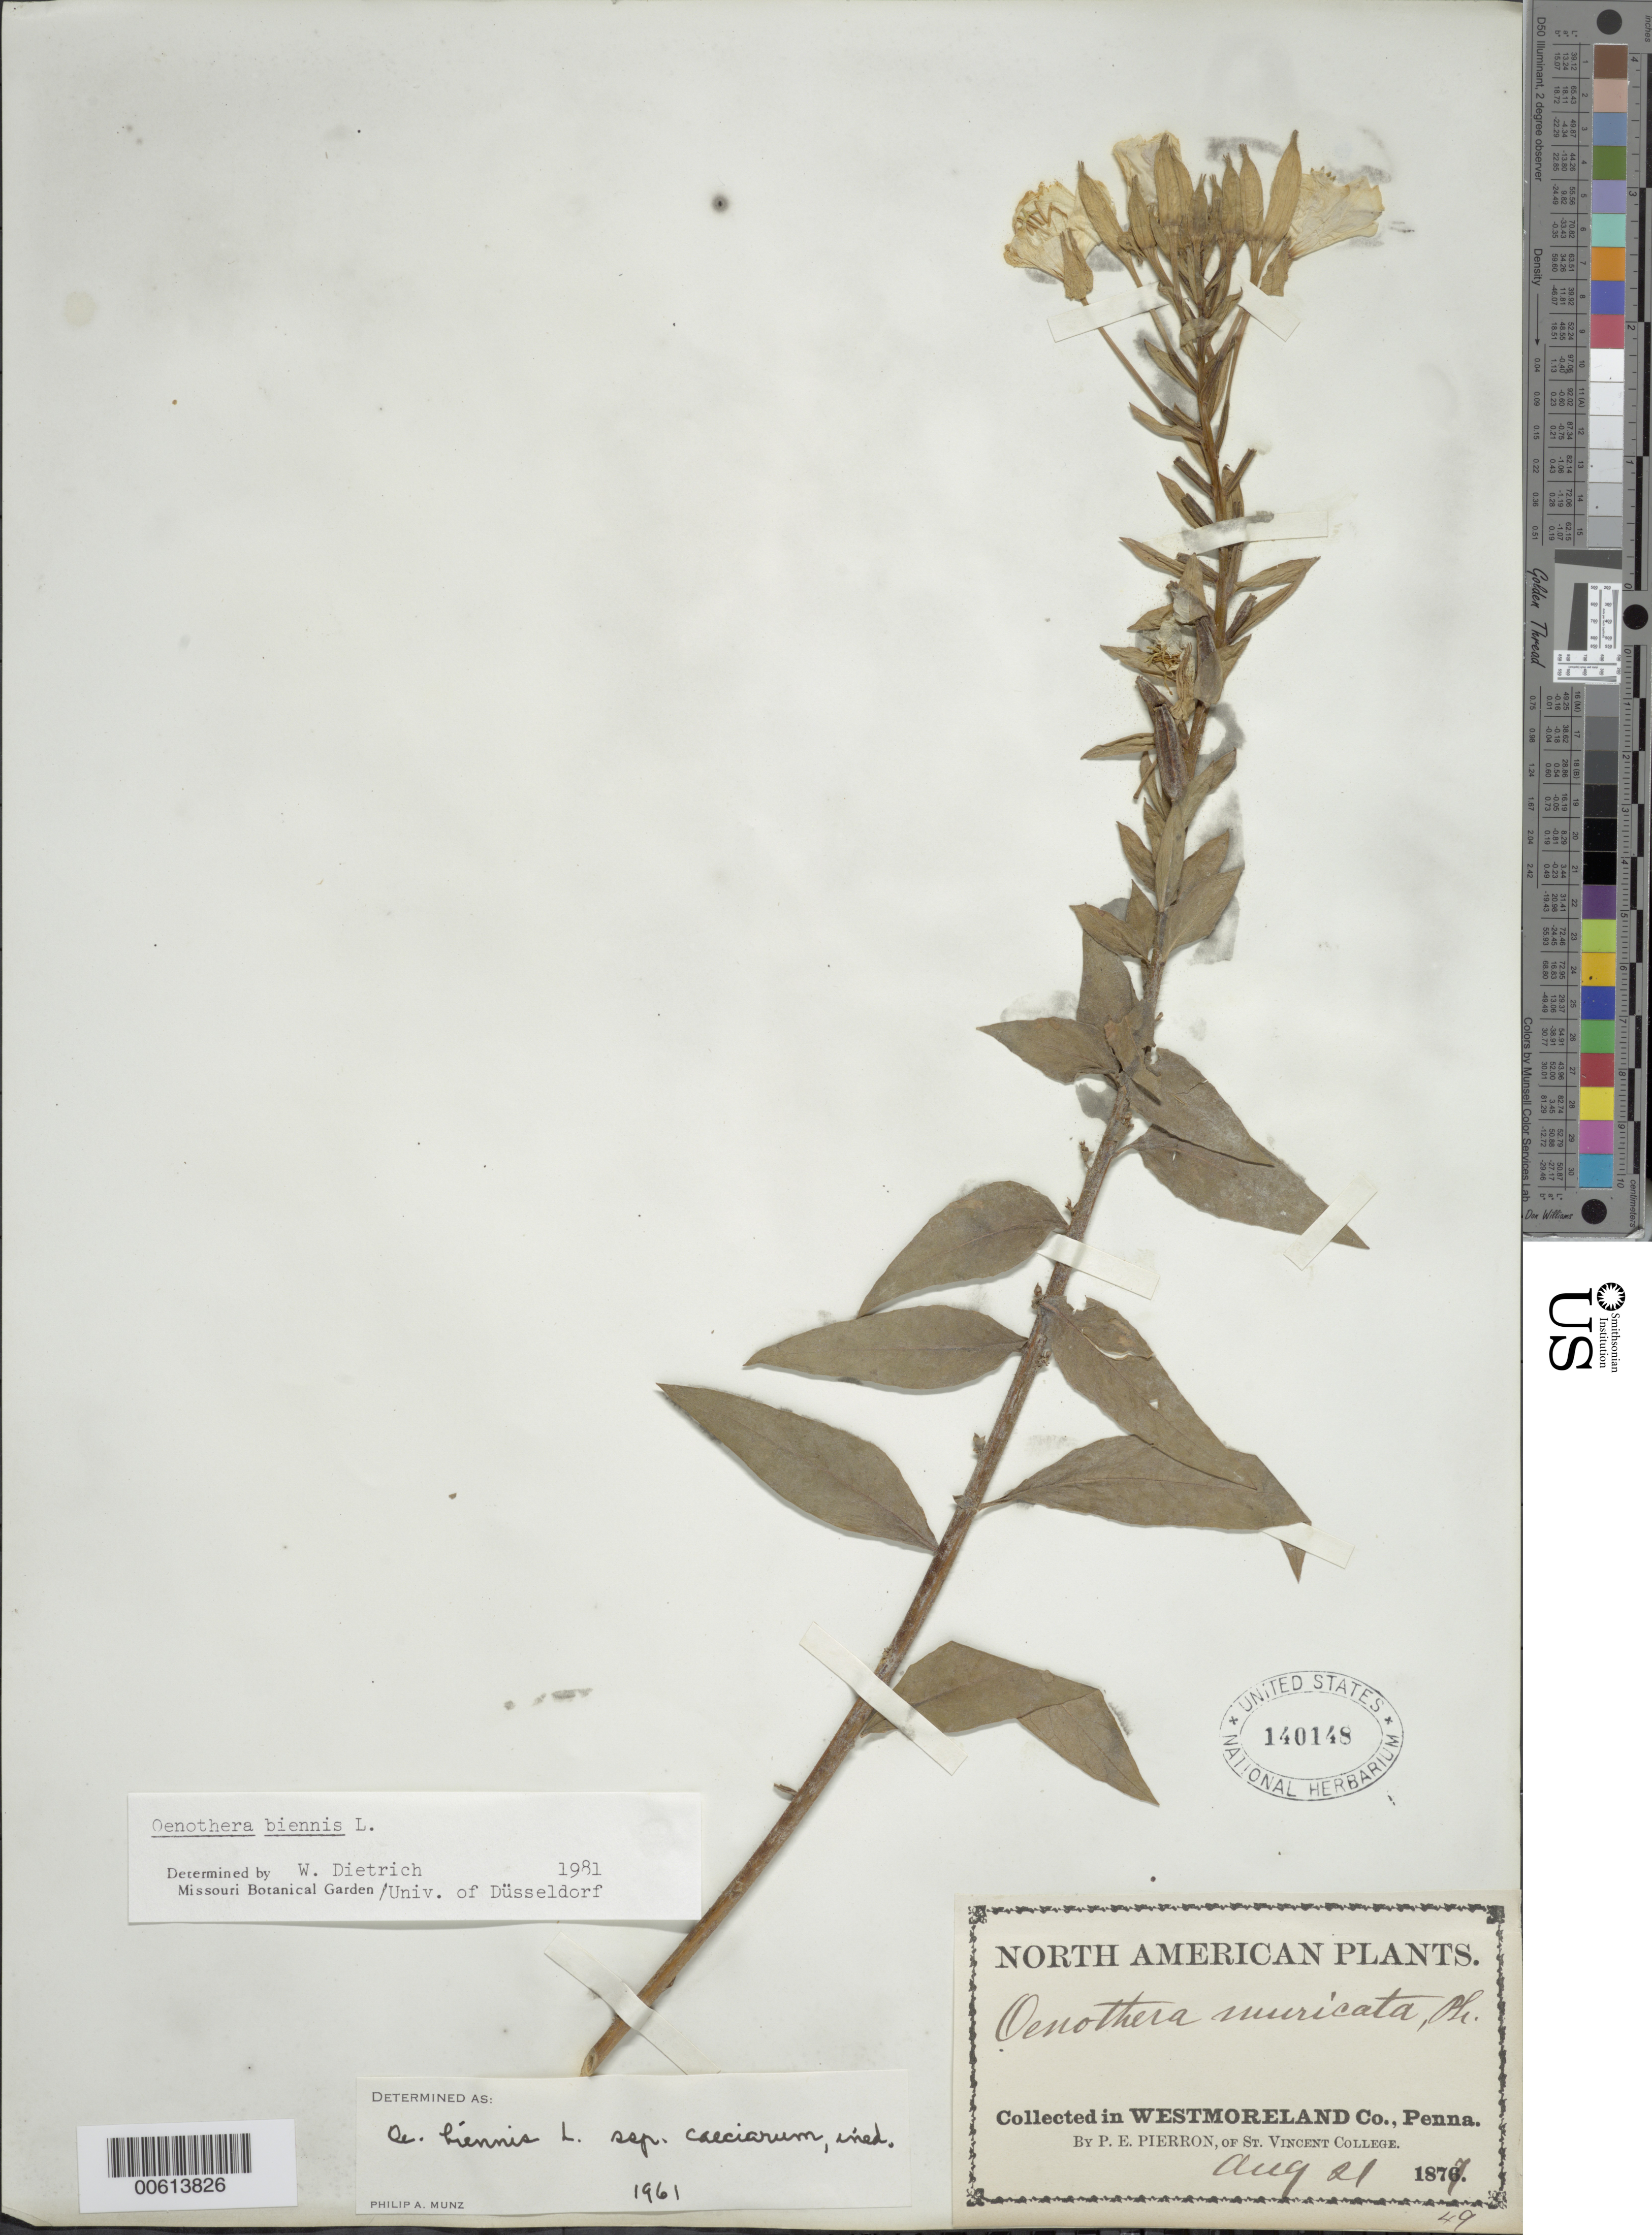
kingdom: Plantae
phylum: Tracheophyta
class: Magnoliopsida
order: Myrtales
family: Onagraceae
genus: Oenothera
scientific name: Oenothera biennis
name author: L.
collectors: P. Pierron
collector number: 49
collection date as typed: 21 Aug 1877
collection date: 1877-08-21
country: United States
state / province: Pennsylvania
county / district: Westmoreland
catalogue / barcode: US 140148